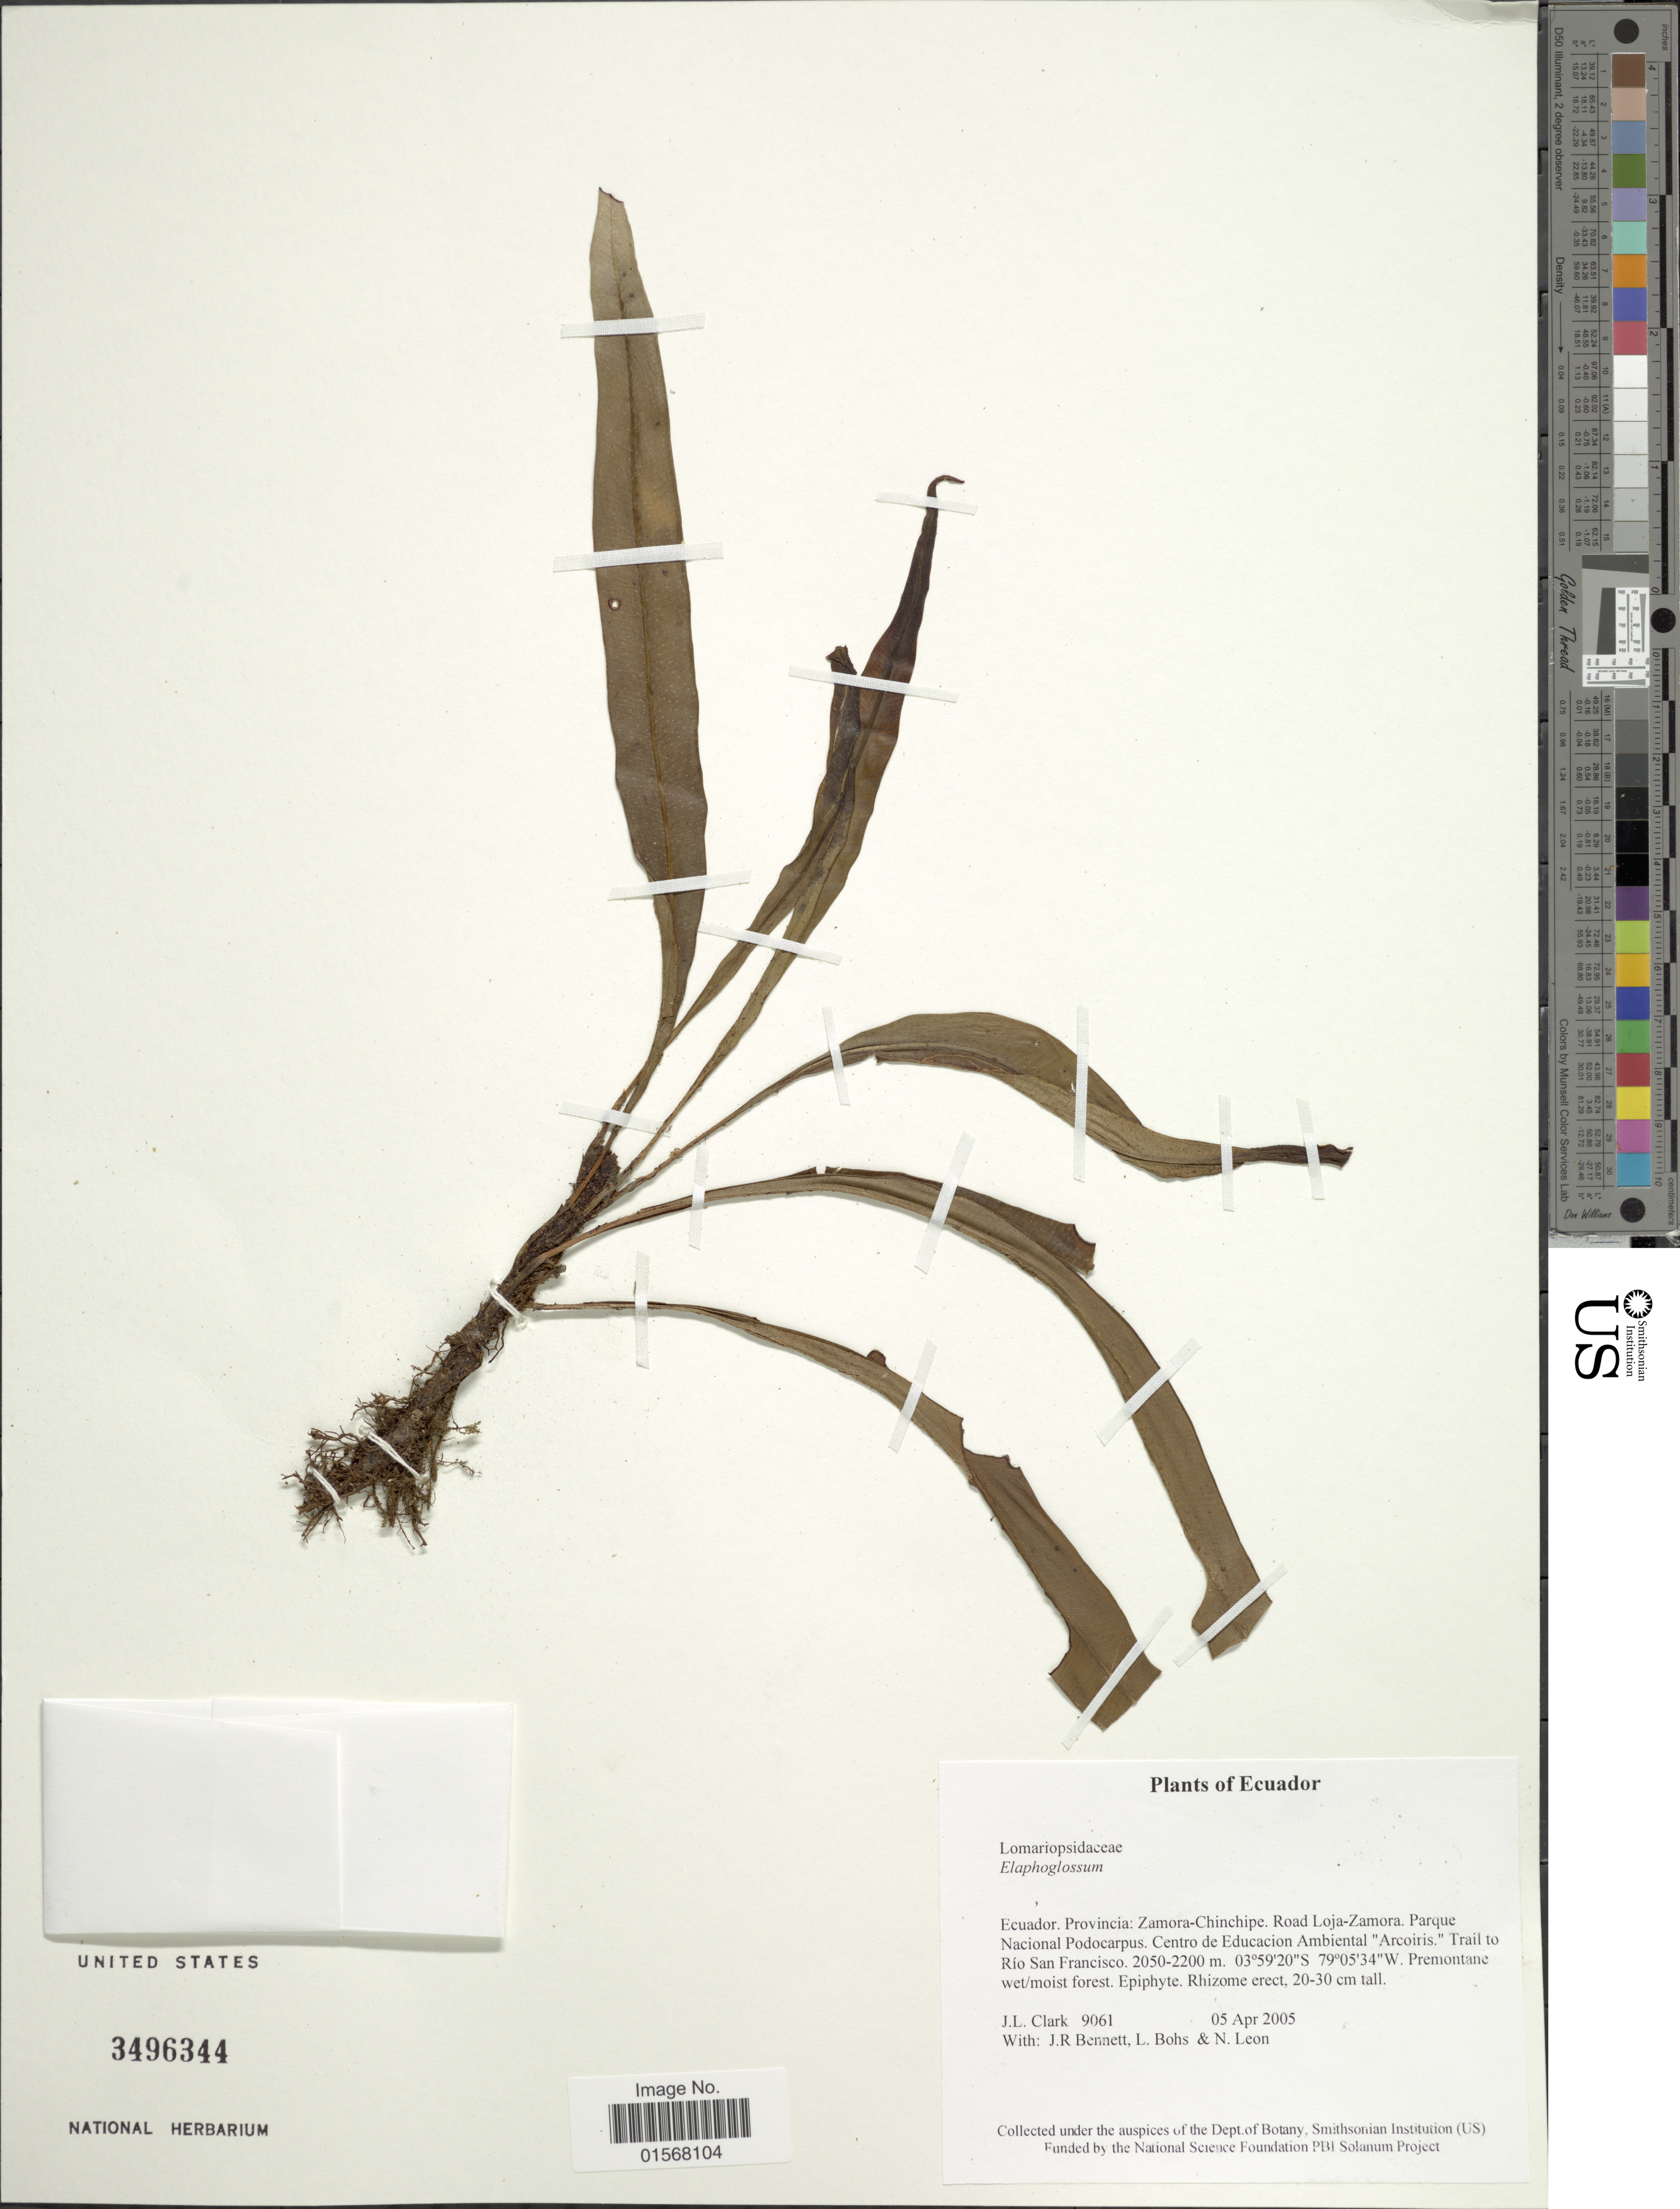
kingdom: Plantae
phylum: Tracheophyta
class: Polypodiopsida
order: Polypodiales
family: Dryopteridaceae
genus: Elaphoglossum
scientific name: Elaphoglossum sp.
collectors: J. L. Clark, J. R. Bennett, L. A. Bohs & N. Leon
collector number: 9061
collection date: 2005-04-05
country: Ecuador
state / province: Zamora-Chinchipe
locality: Ecuador, Provincia: Zamora-Chinchipe, road Loja-Zamora, parque Nacional Podocarpus, Centro de Educacion Ambiental " Arcoiris" trail to Rio San Francisco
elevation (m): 2050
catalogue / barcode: US 3496344